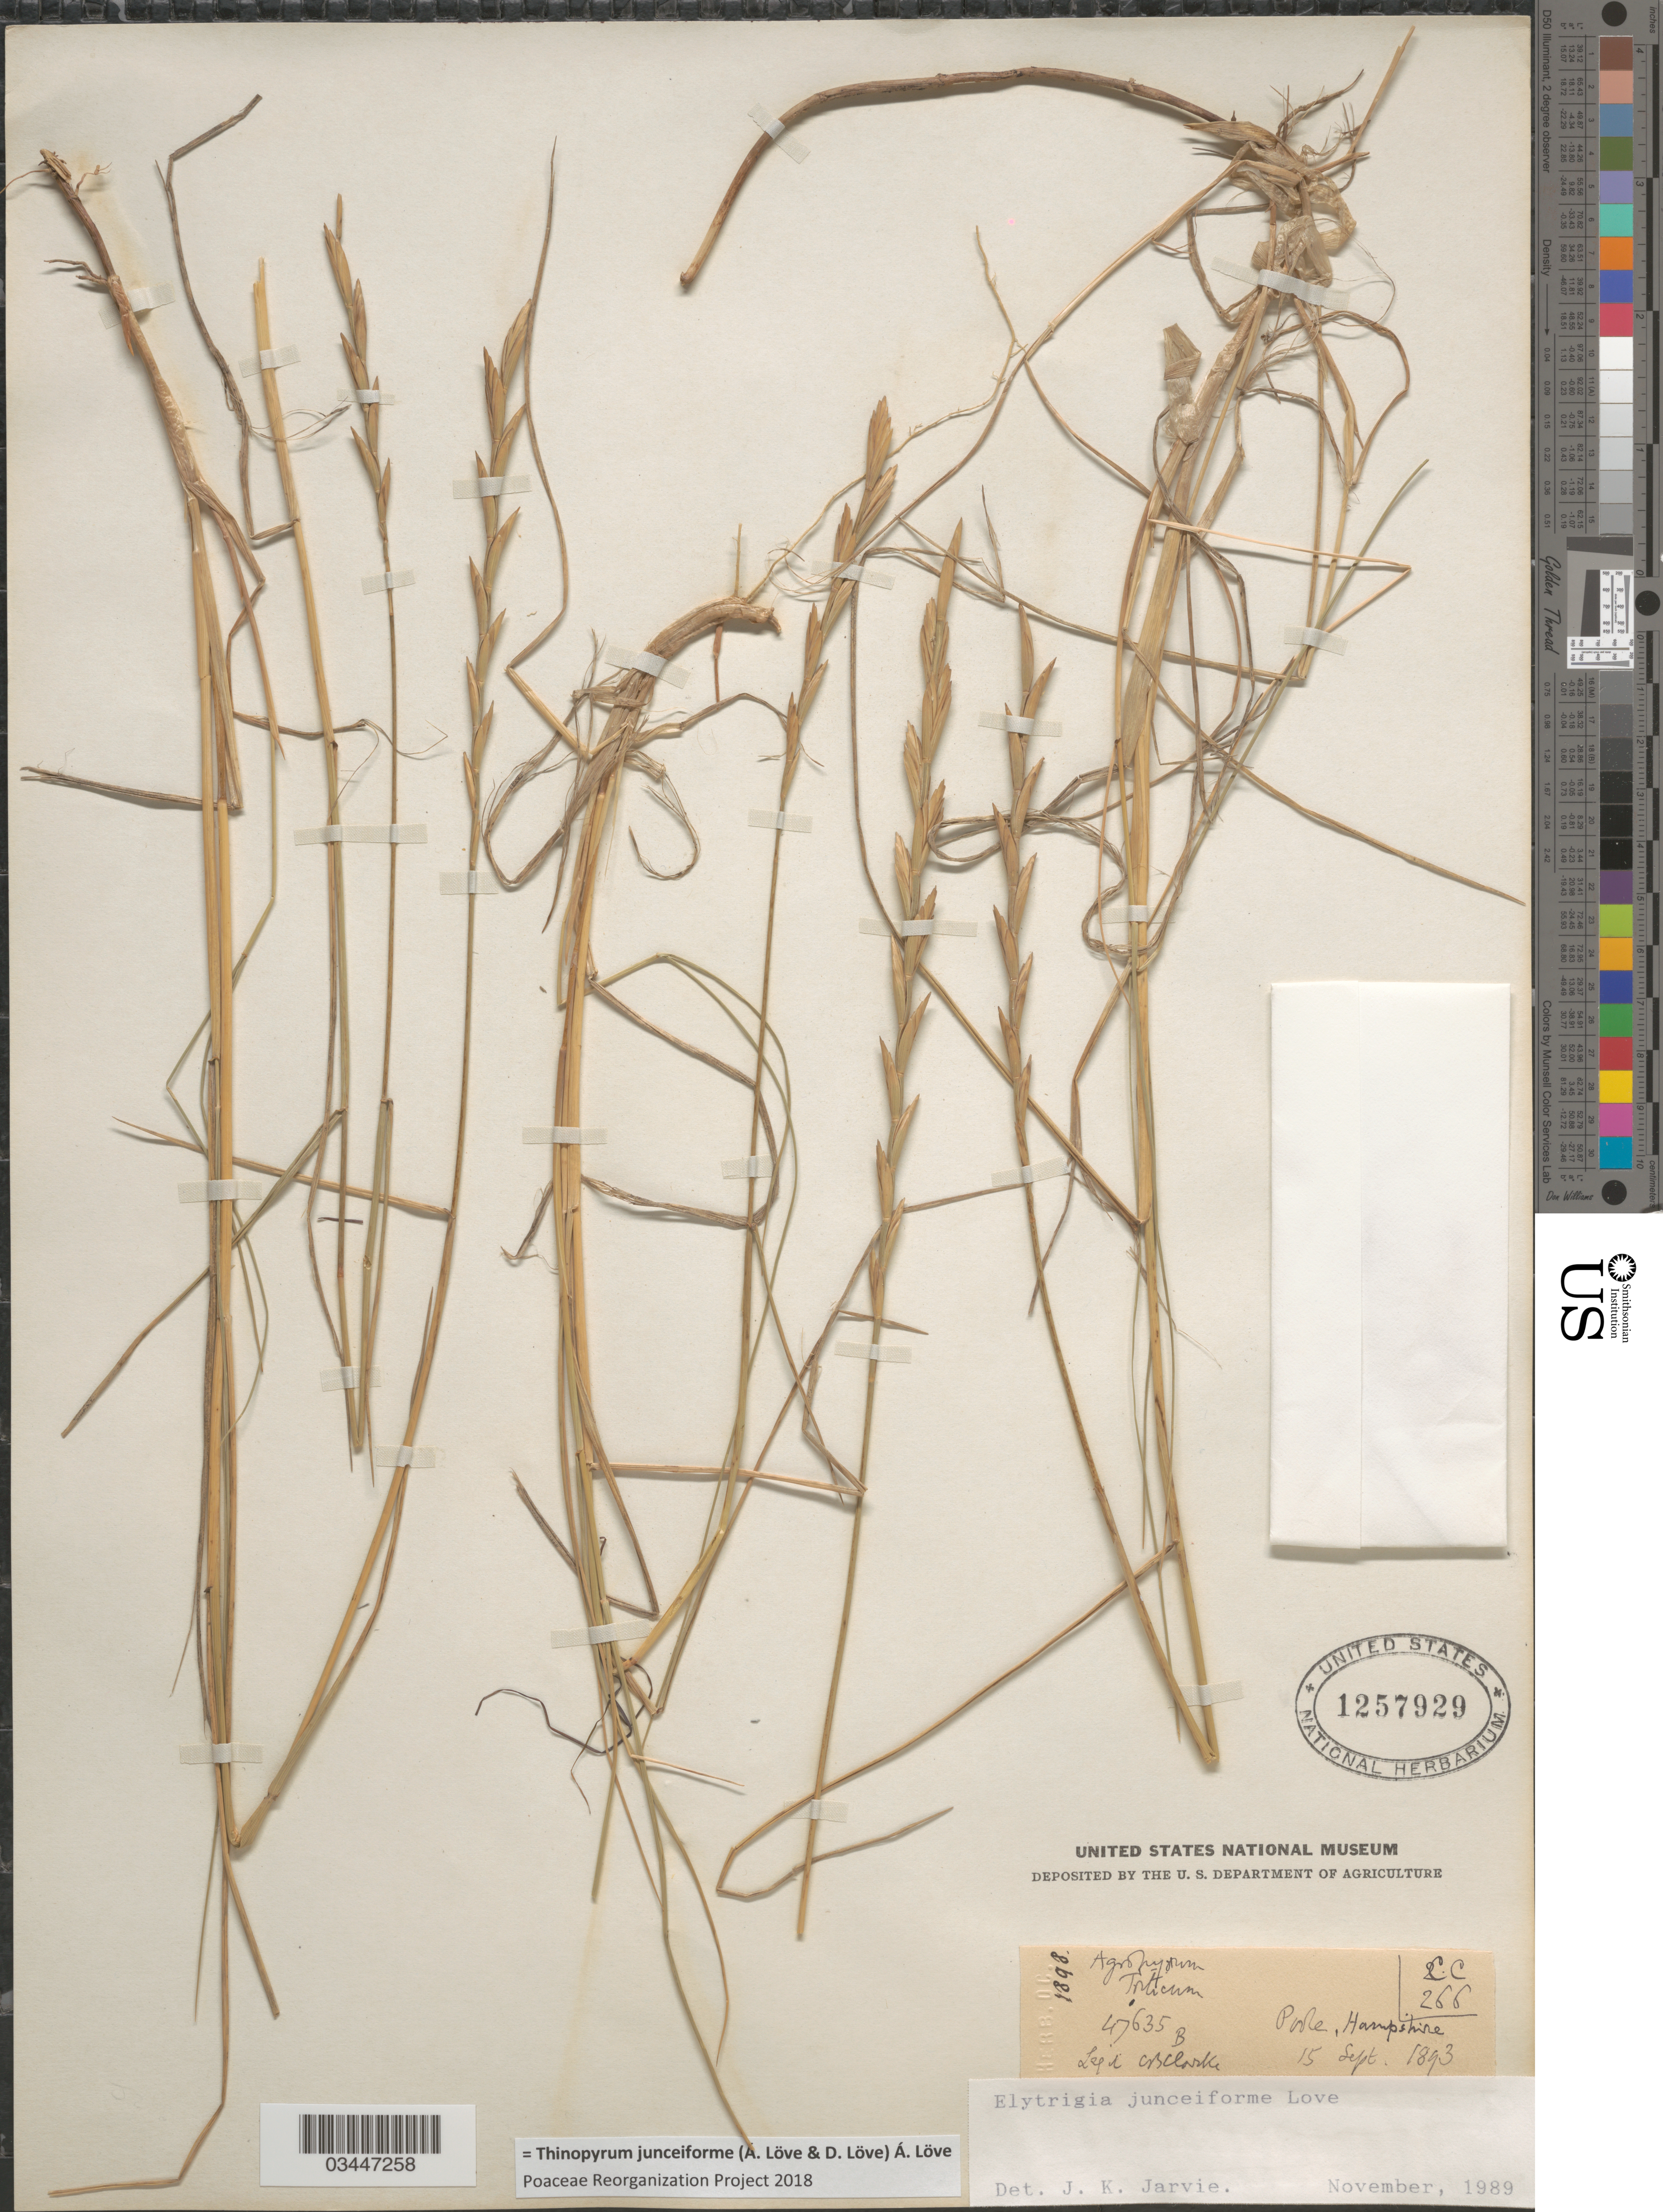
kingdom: Plantae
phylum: Tracheophyta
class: Liliopsida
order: Poales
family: Poaceae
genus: Thinopyrum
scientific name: Thinopyrum junceiforme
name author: (Á. Löve & D. Löve) Á. Löve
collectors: C. B. Clarke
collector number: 47635B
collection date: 1893-09-15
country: United Kingdom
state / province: England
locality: Pole, Hampshire.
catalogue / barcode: US 1257929